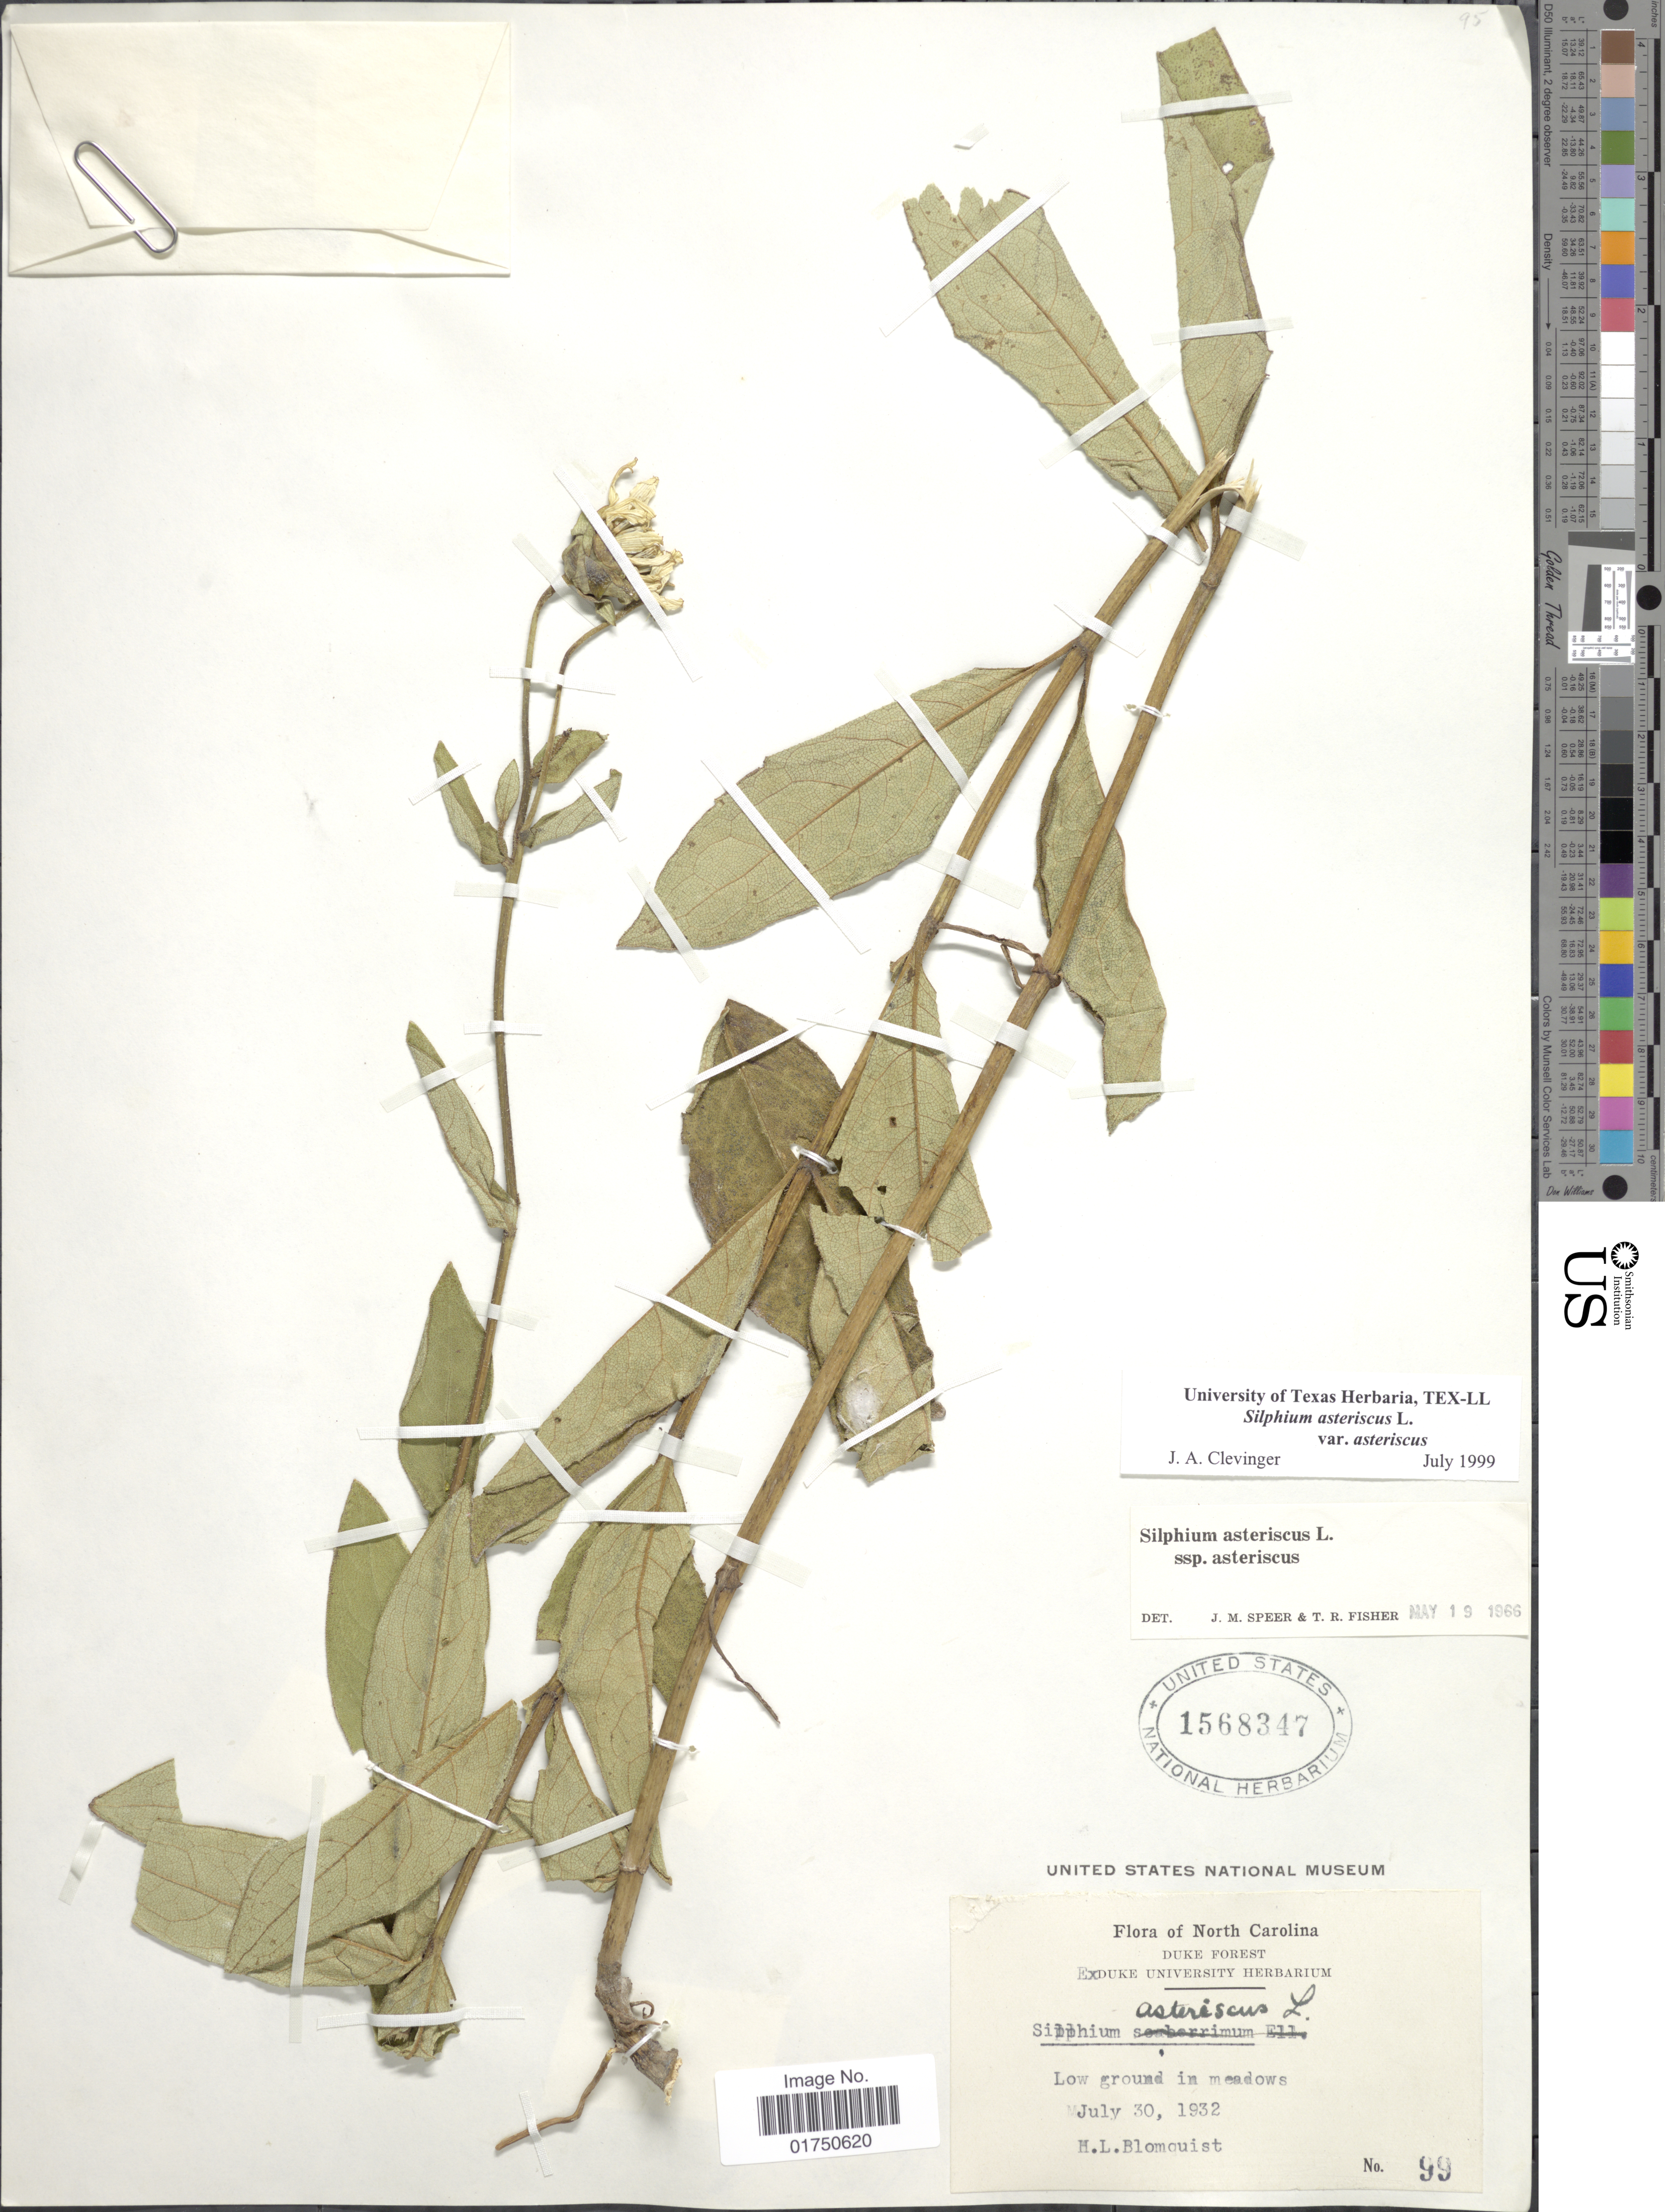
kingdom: Plantae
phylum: Tracheophyta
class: Magnoliopsida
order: Asterales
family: Asteraceae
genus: Silphium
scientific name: Silphium asteriscus var. asteriscus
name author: L.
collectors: H. Blomquist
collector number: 99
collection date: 1932-07-30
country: United States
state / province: North Carolina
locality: Duke Forest. Low ground in meadows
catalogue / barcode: US 1568347